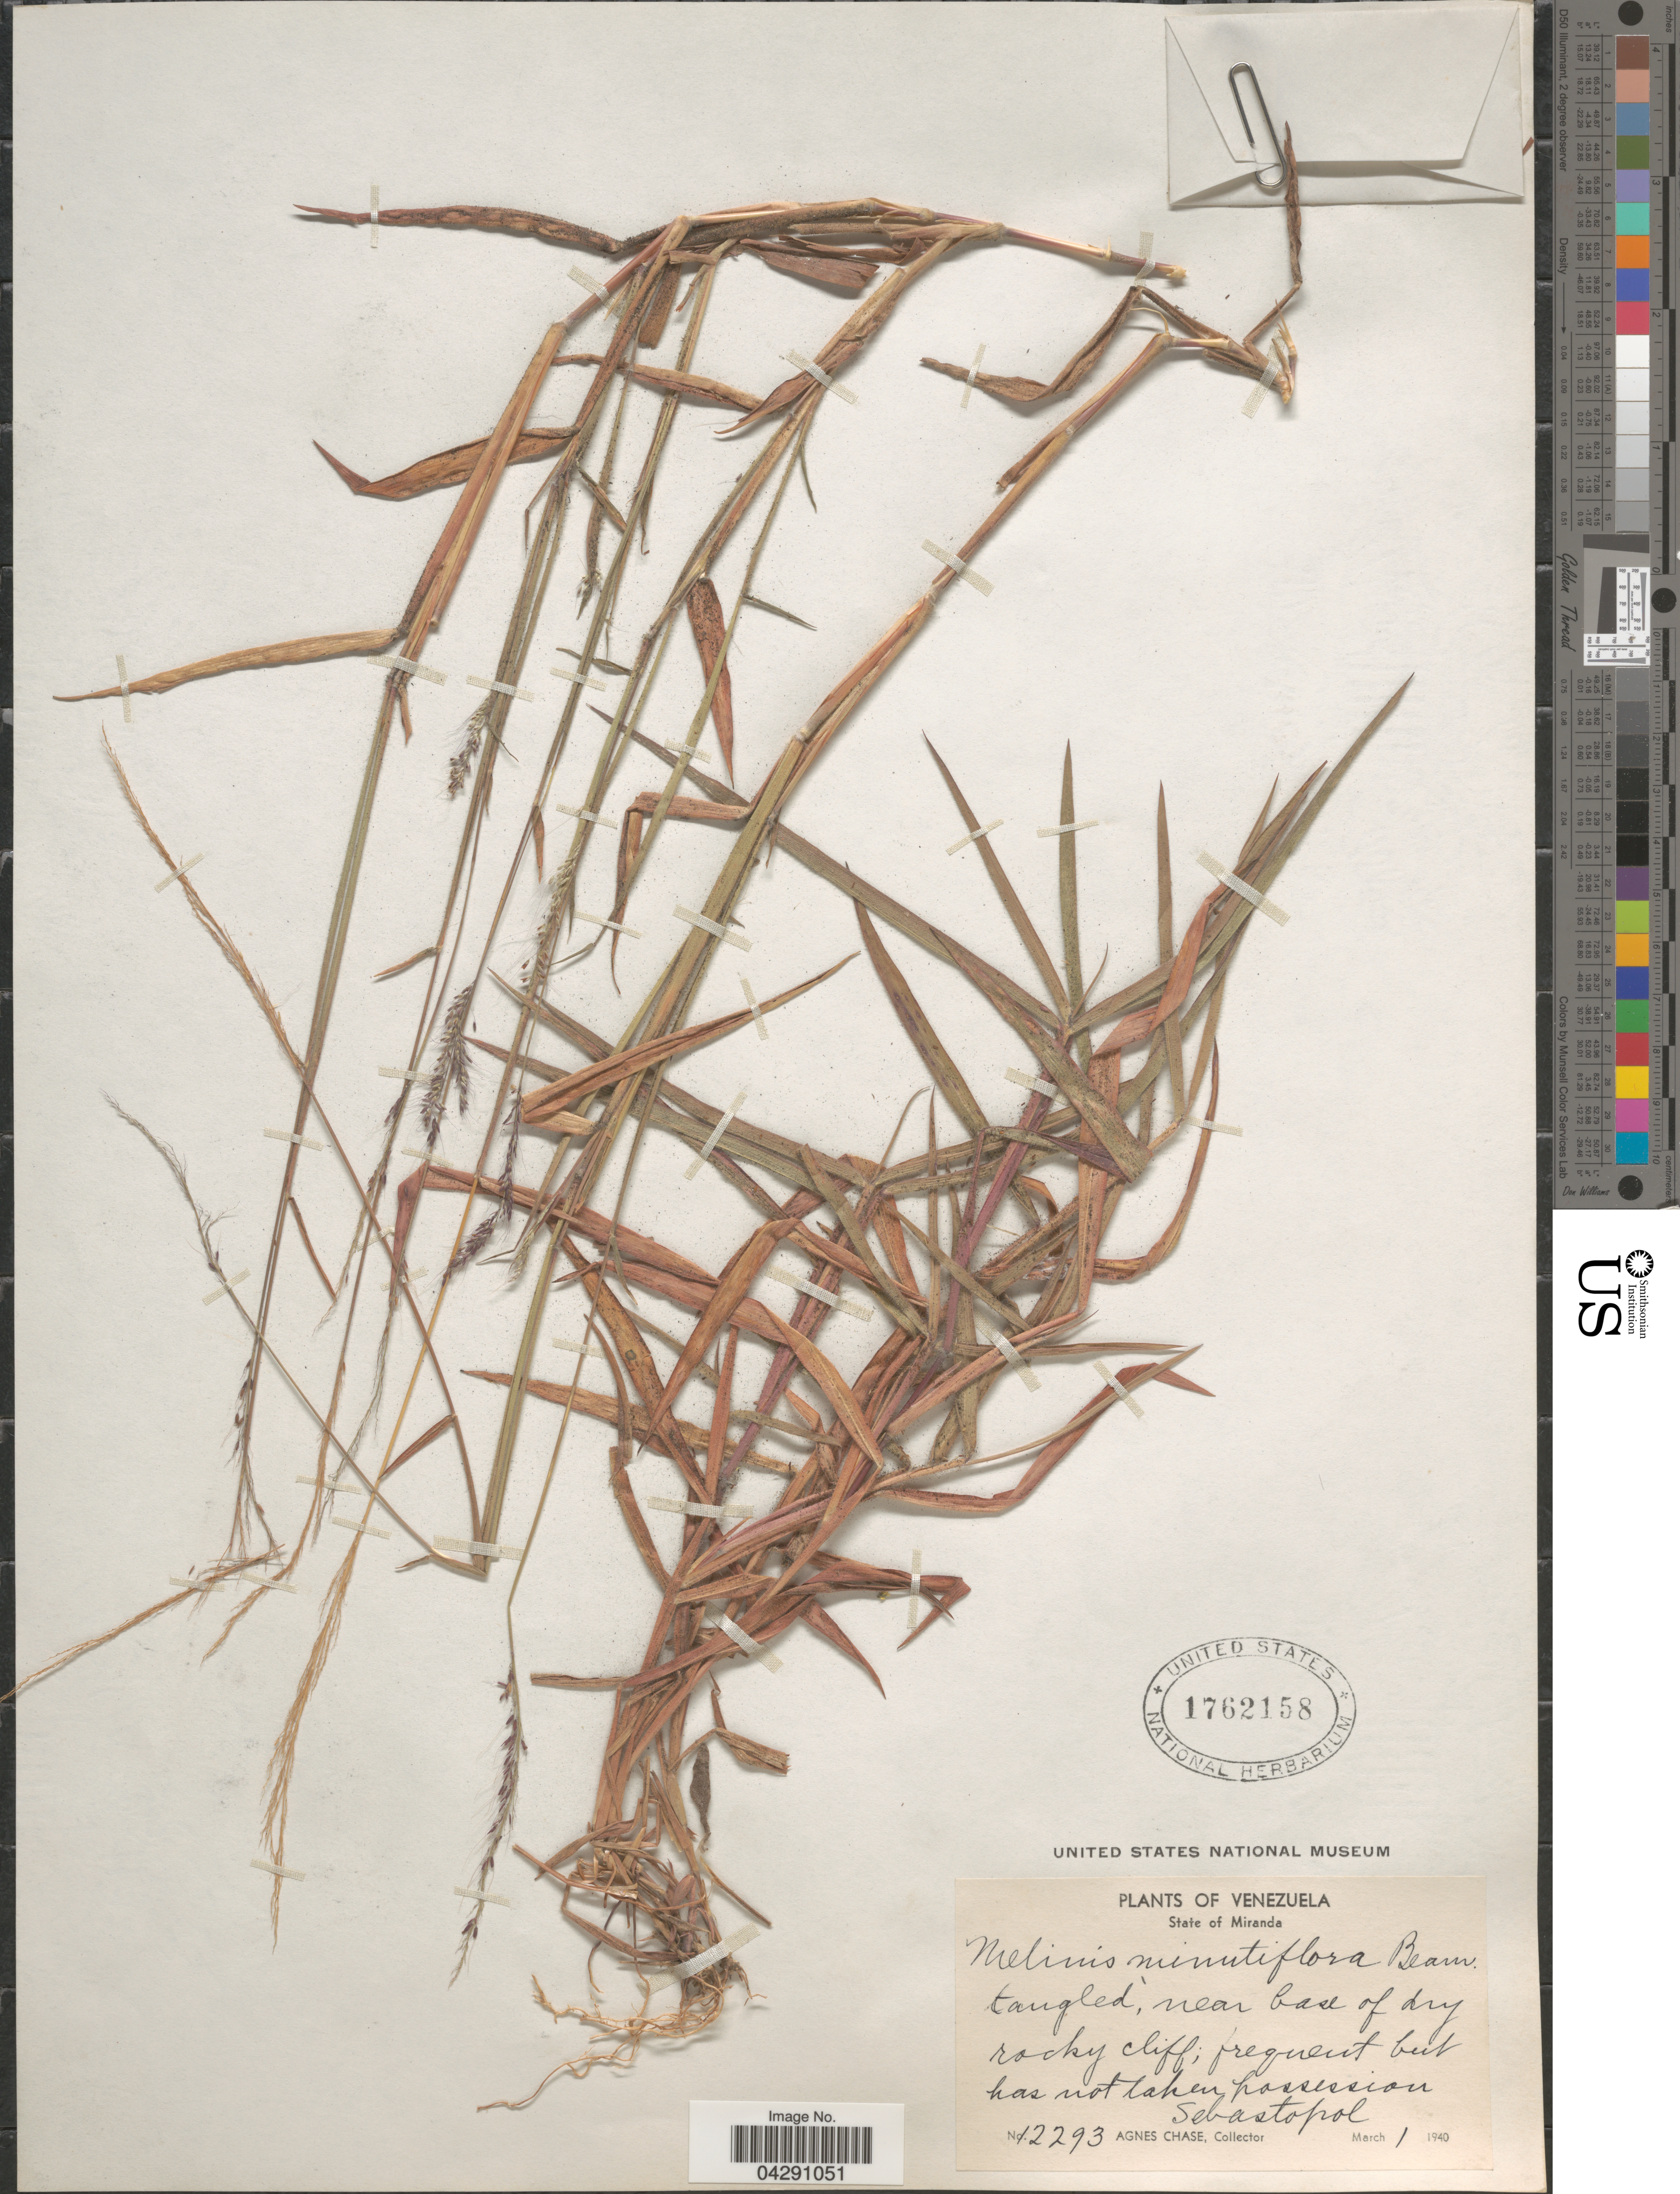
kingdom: Plantae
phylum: Tracheophyta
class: Liliopsida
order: Poales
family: Poaceae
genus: Melinis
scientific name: Melinis minutiflora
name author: P. Beauv.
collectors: A. Chase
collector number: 12293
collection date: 1940-03-01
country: Venezuela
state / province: Miranda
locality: Sebastopol.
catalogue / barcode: US 1762158